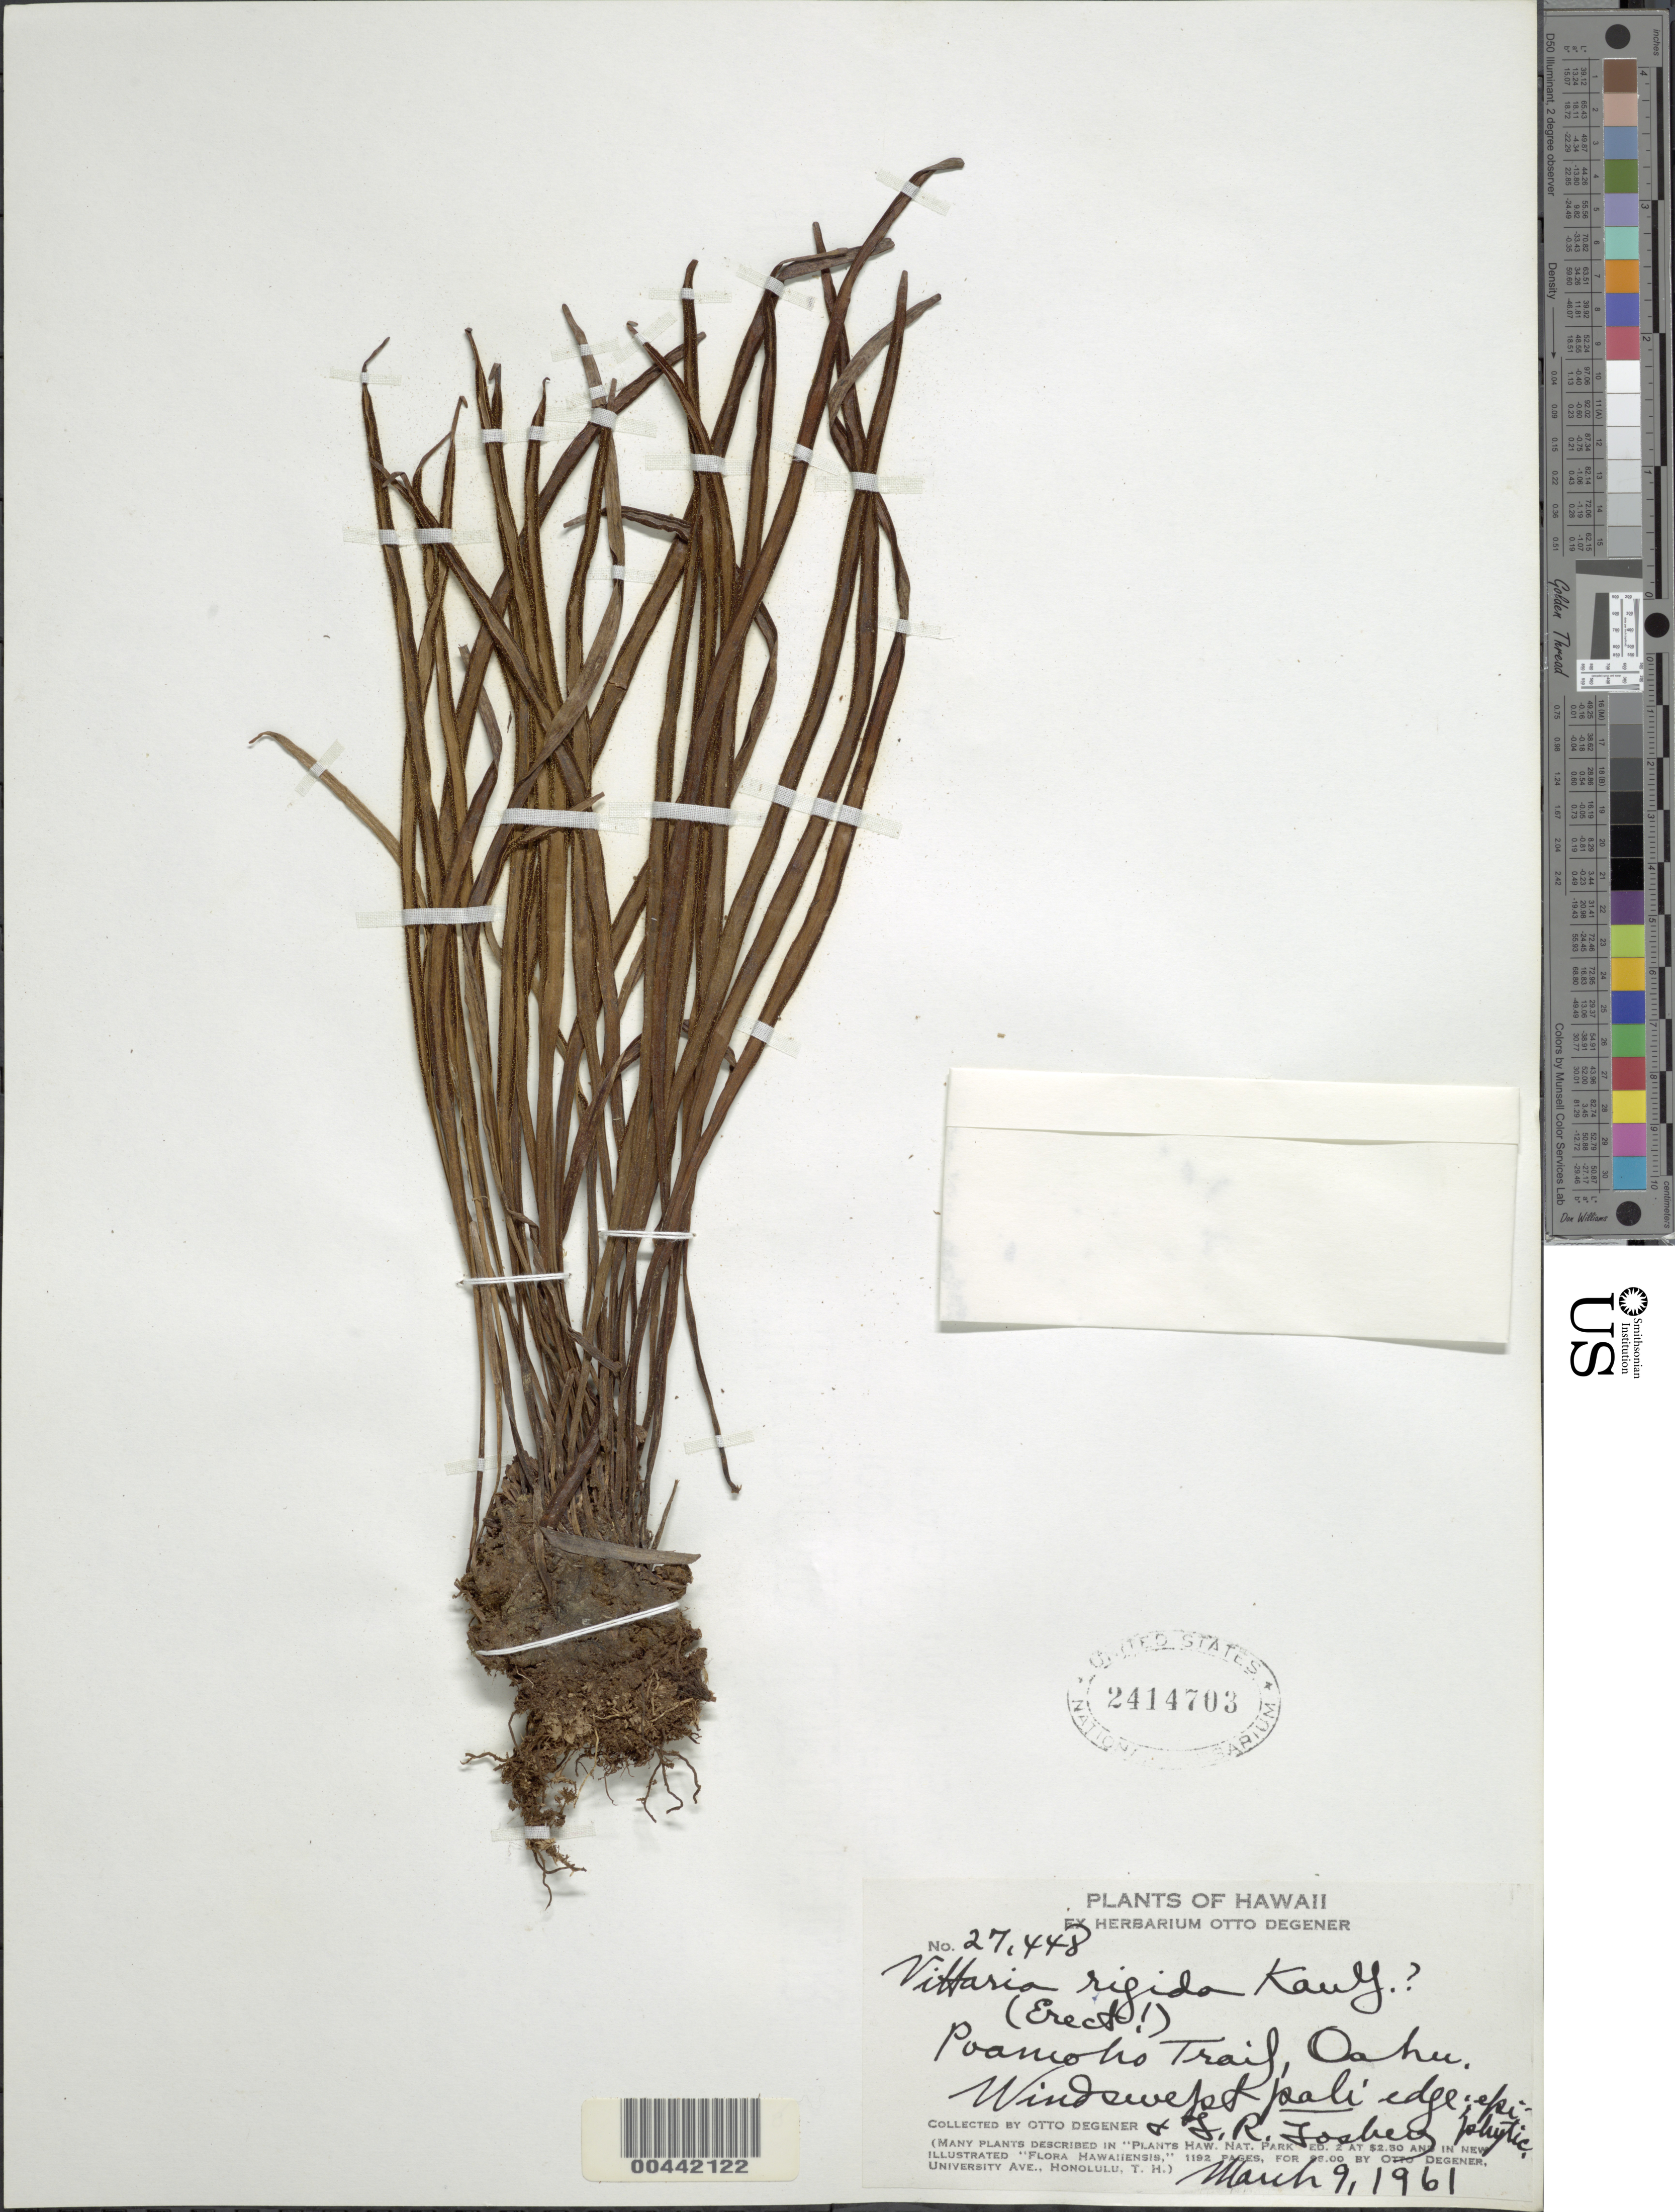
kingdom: Plantae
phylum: Tracheophyta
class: Polypodiopsida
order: Polypodiales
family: Pteridaceae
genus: Haplopteris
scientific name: Haplopteris elongata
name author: (Sw.) Crane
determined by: Wagner, W. L., (BOT), Smithsonian Institution - National Museum of Natural History (UNITED STATES)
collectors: O. Degener & F. R. Fosberg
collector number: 27448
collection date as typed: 9 Mar 1961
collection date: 1961-03-09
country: United States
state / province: Hawaii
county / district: Honolulu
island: Oahu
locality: Paomoho Trail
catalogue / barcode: US 2414703